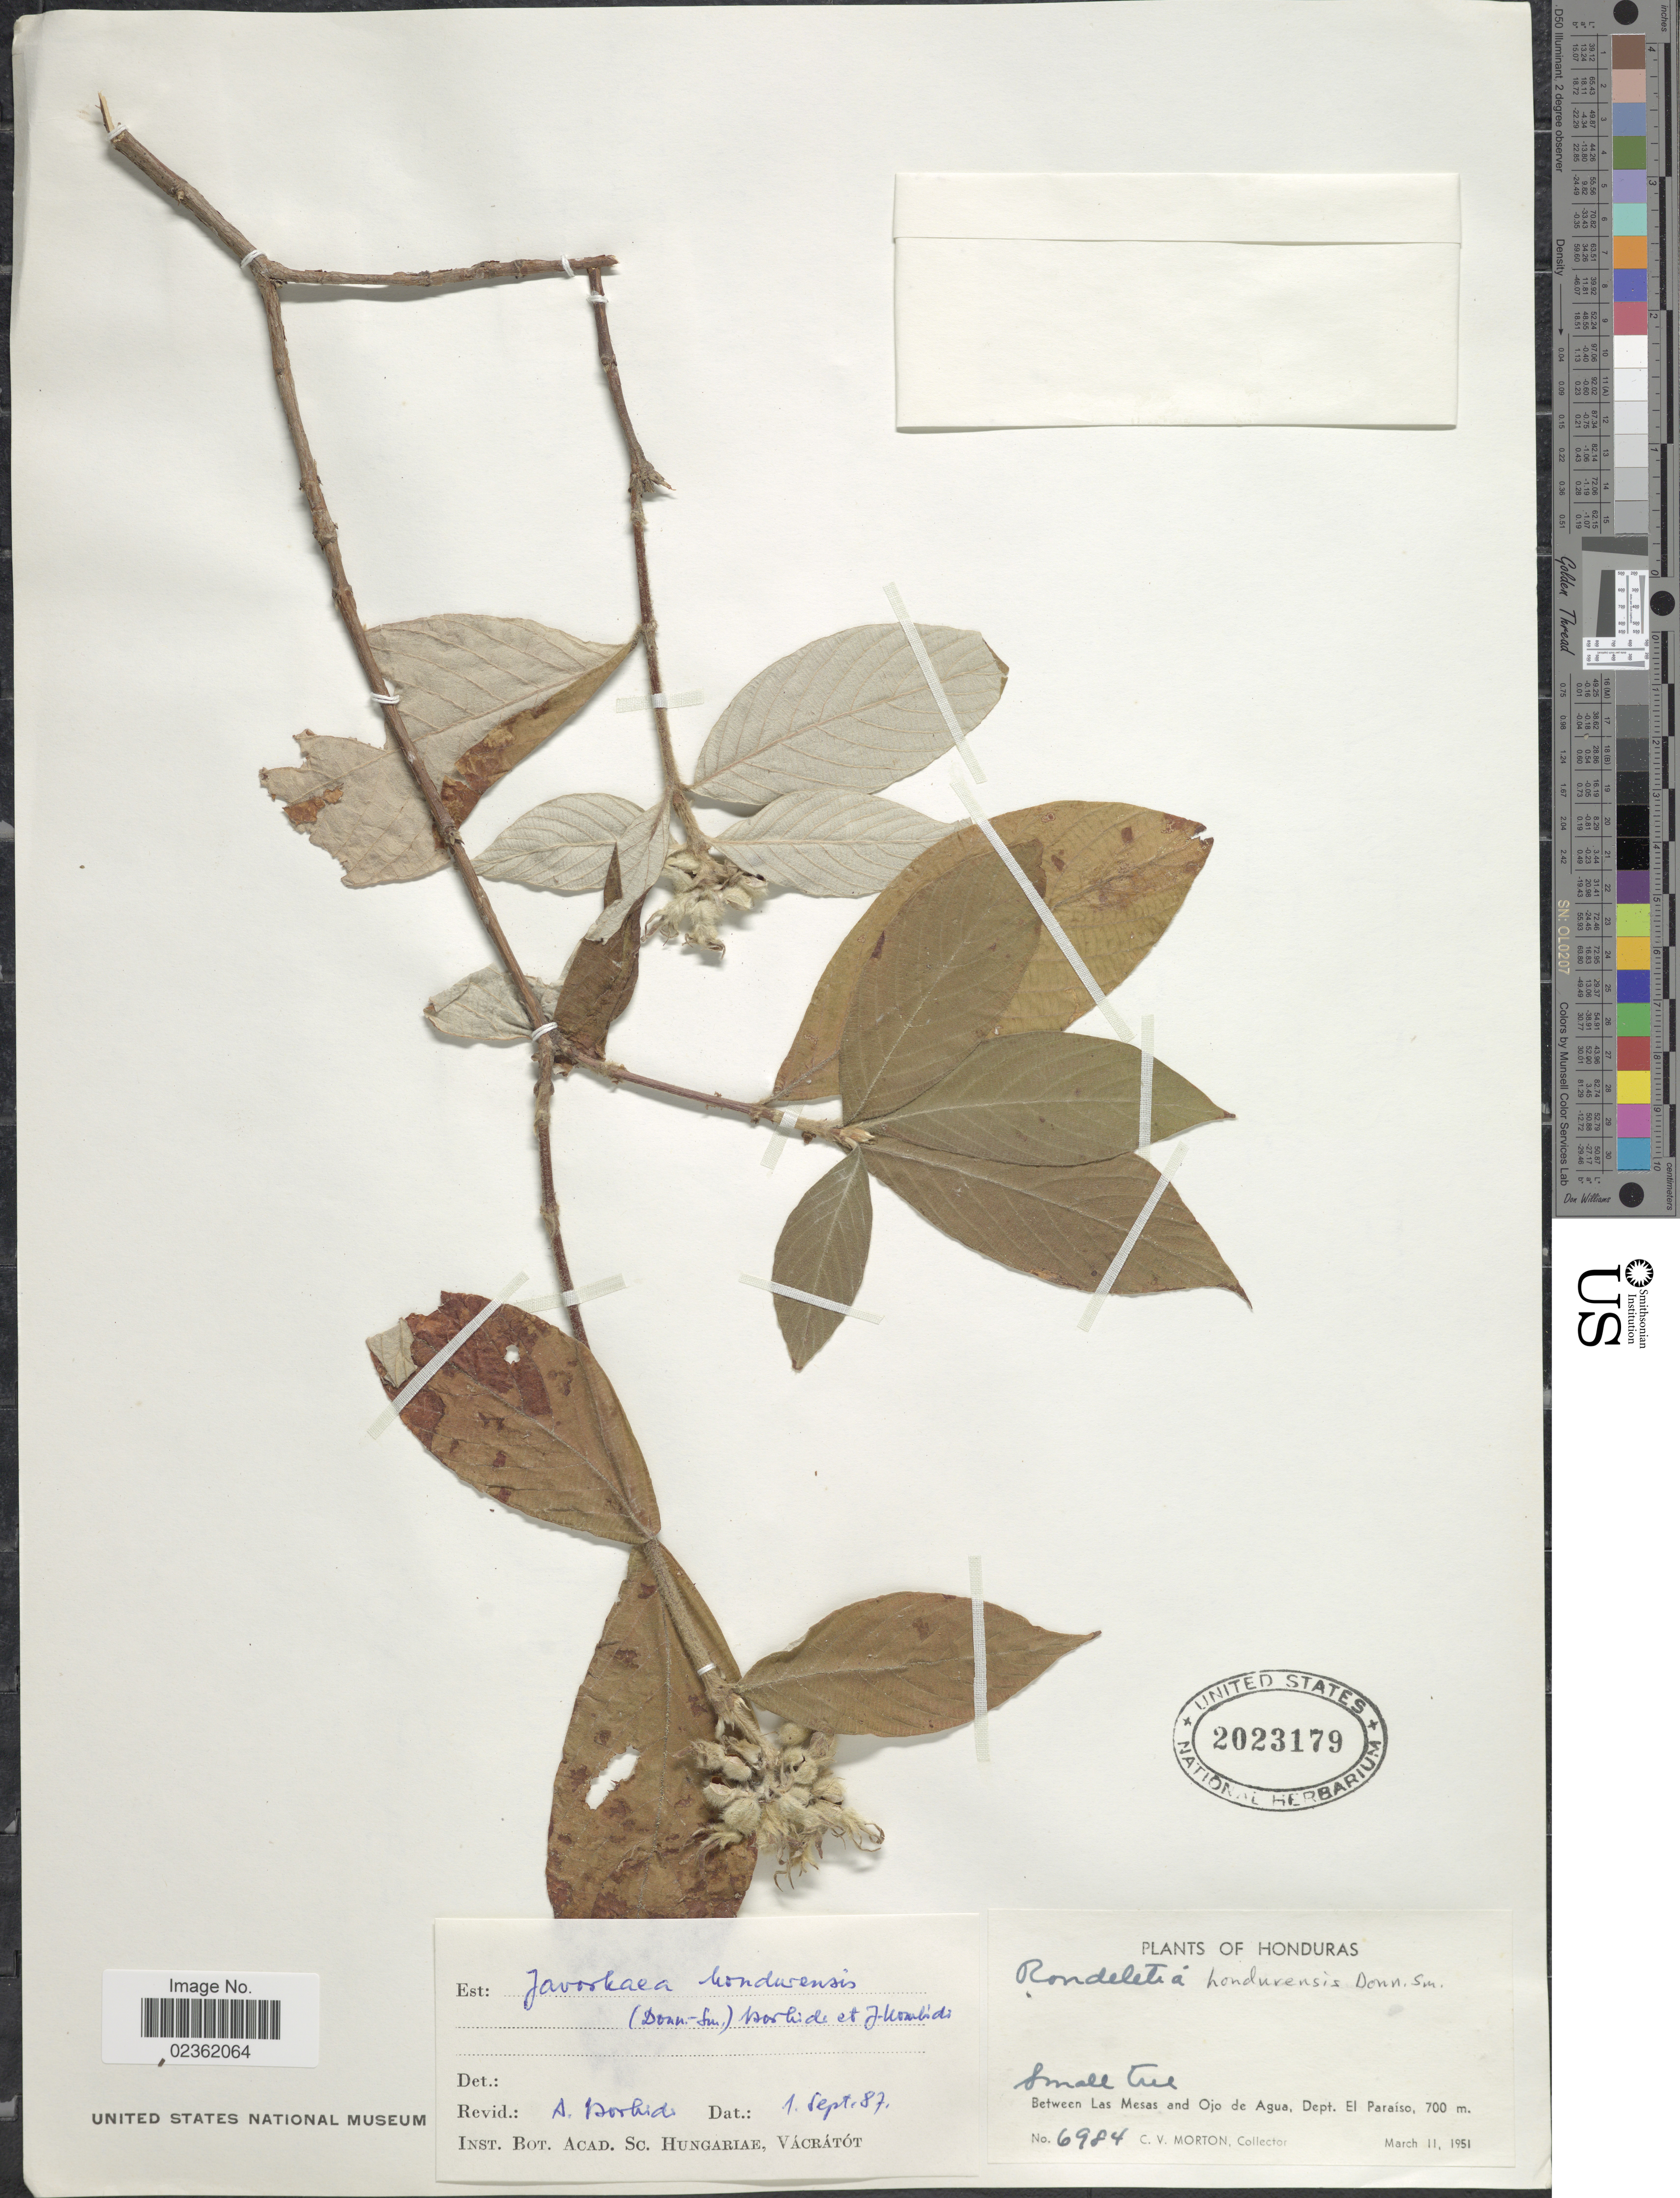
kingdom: Plantae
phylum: Tracheophyta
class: Magnoliopsida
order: Gentianales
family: Rubiaceae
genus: Rondeletia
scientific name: Rondeletia hondurensis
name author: Donn. Sm.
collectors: C. V. Morton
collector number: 6984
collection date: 1951-03-11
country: Honduras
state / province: El Paraíso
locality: Between Las Mesas and Ojo de Agua.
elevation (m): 700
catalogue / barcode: US 2023179